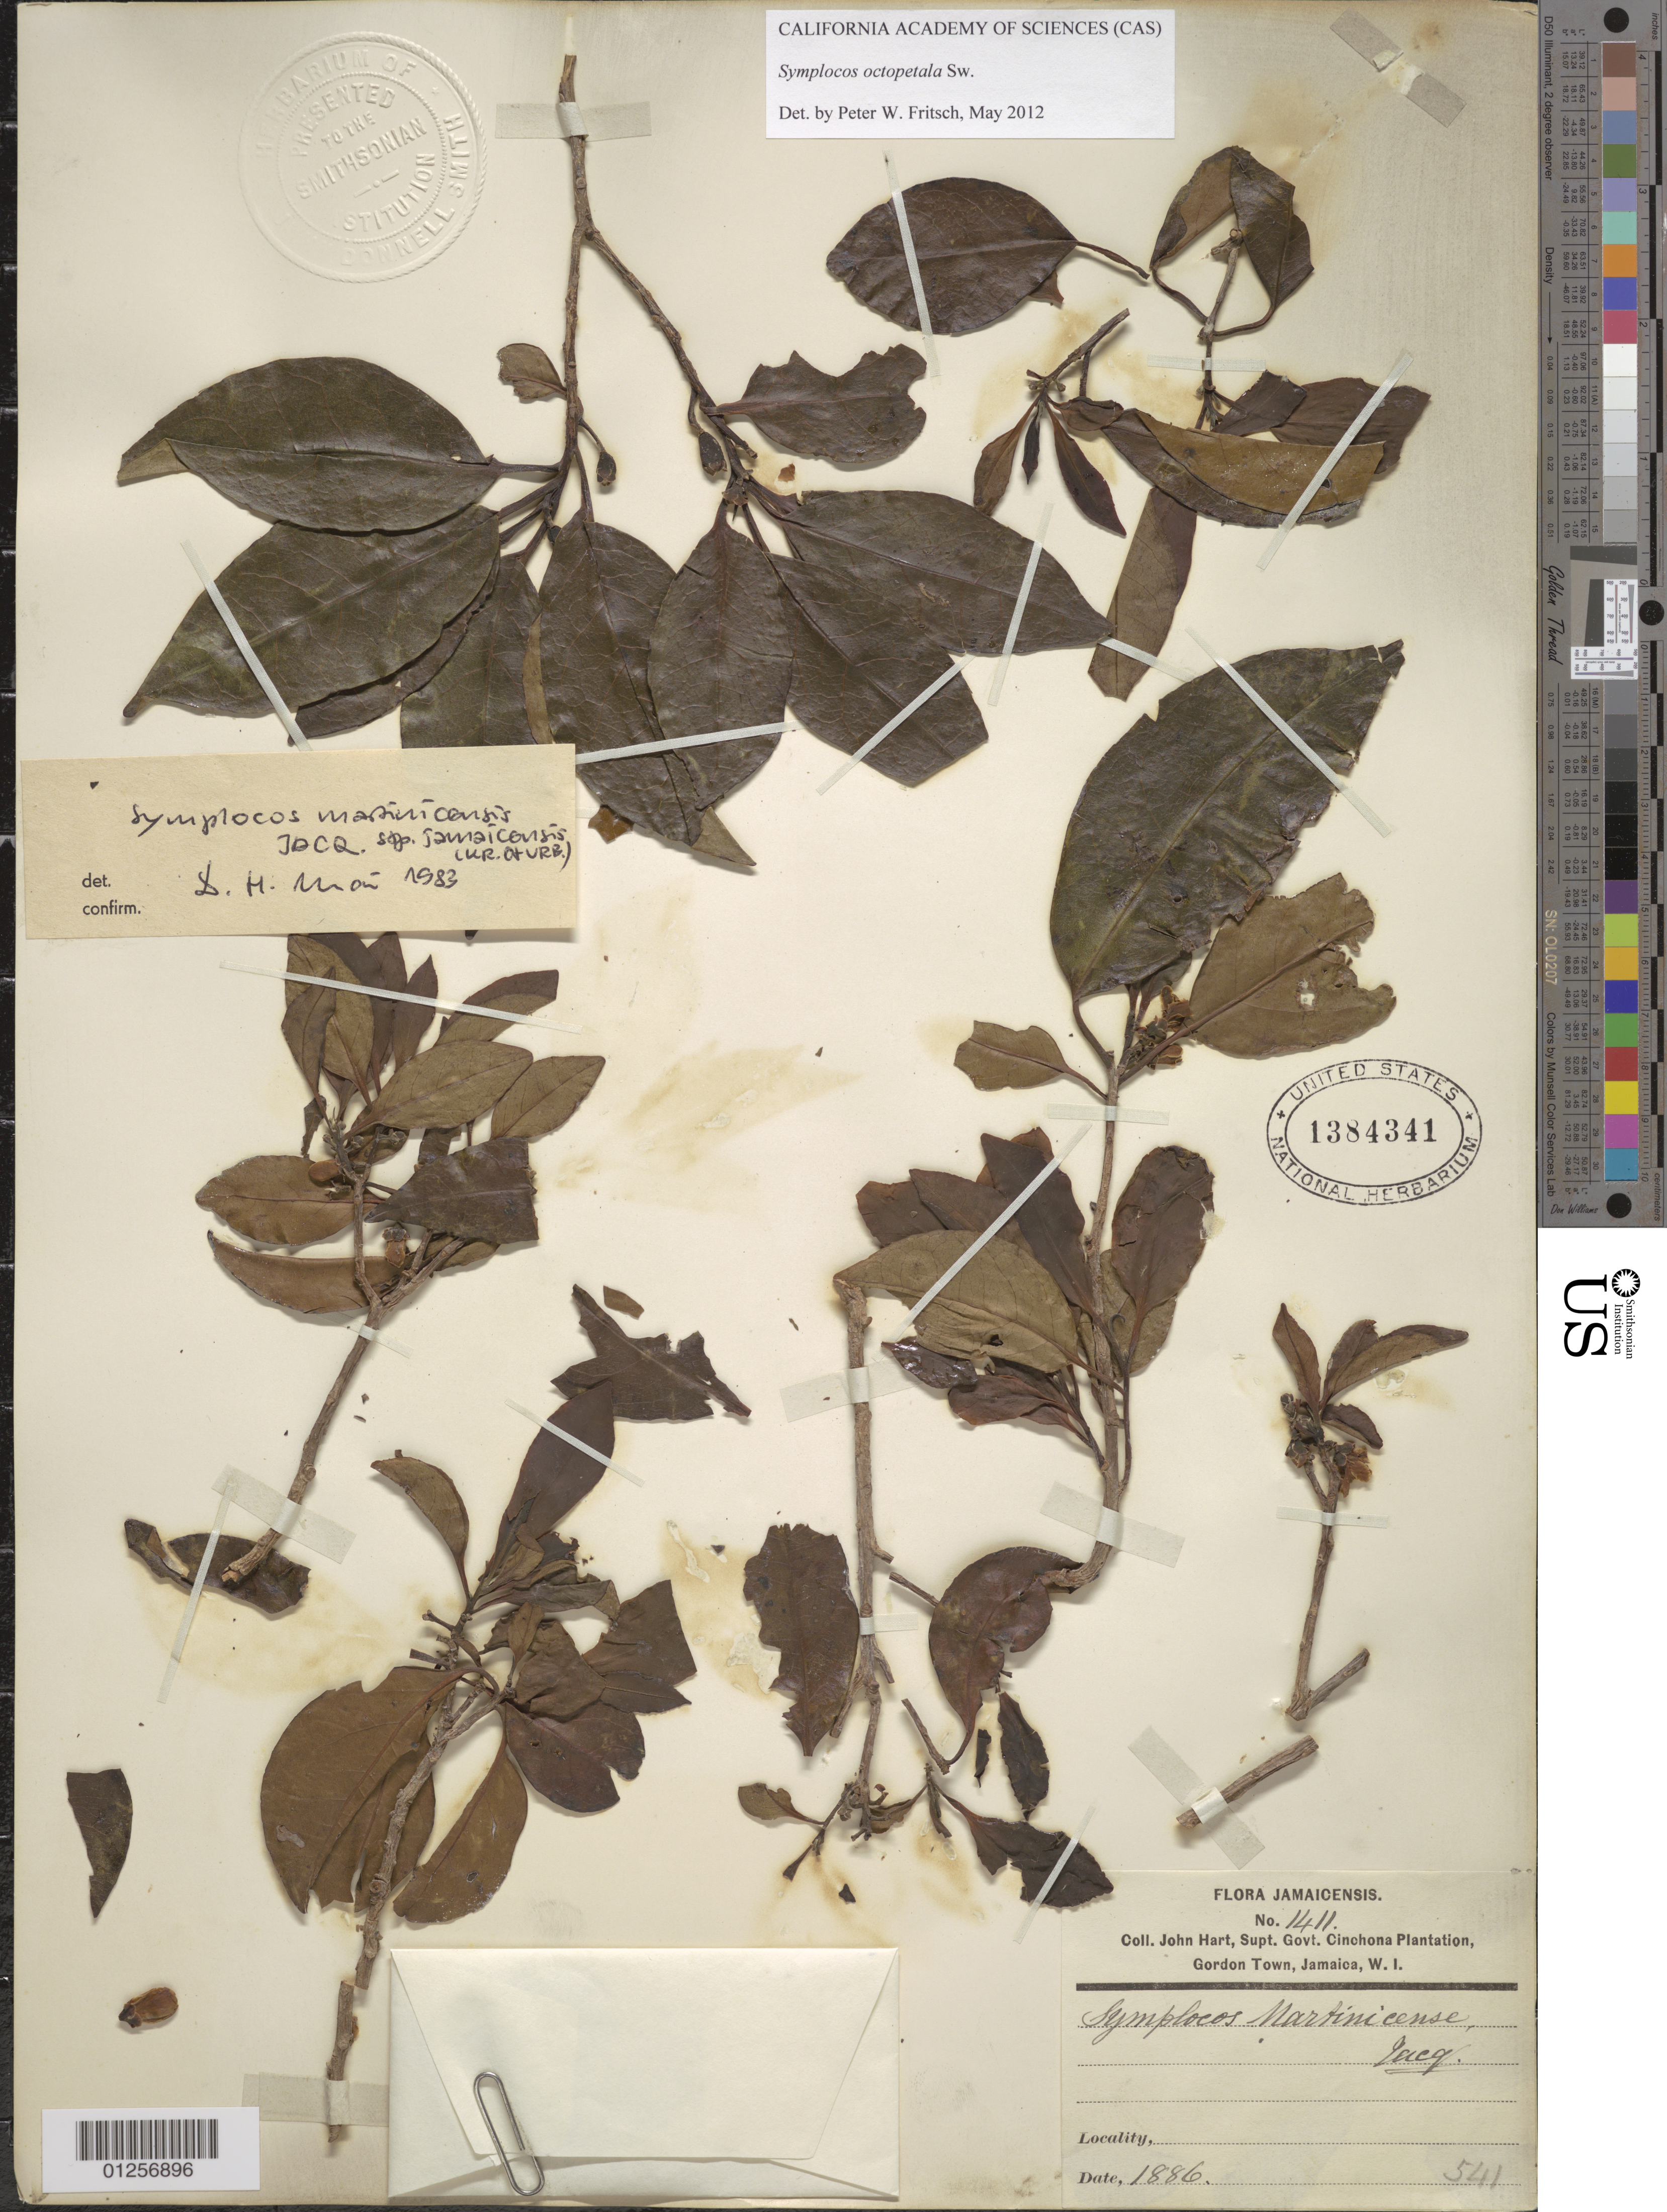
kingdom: Plantae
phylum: Tracheophyta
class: Magnoliopsida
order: Ericales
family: Symplocaceae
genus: Symplocos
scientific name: Symplocos octopetala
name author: Sw.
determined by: Fritsch, Peter W.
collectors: J. H. Hart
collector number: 1411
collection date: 1886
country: Jamaica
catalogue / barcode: US 1384341